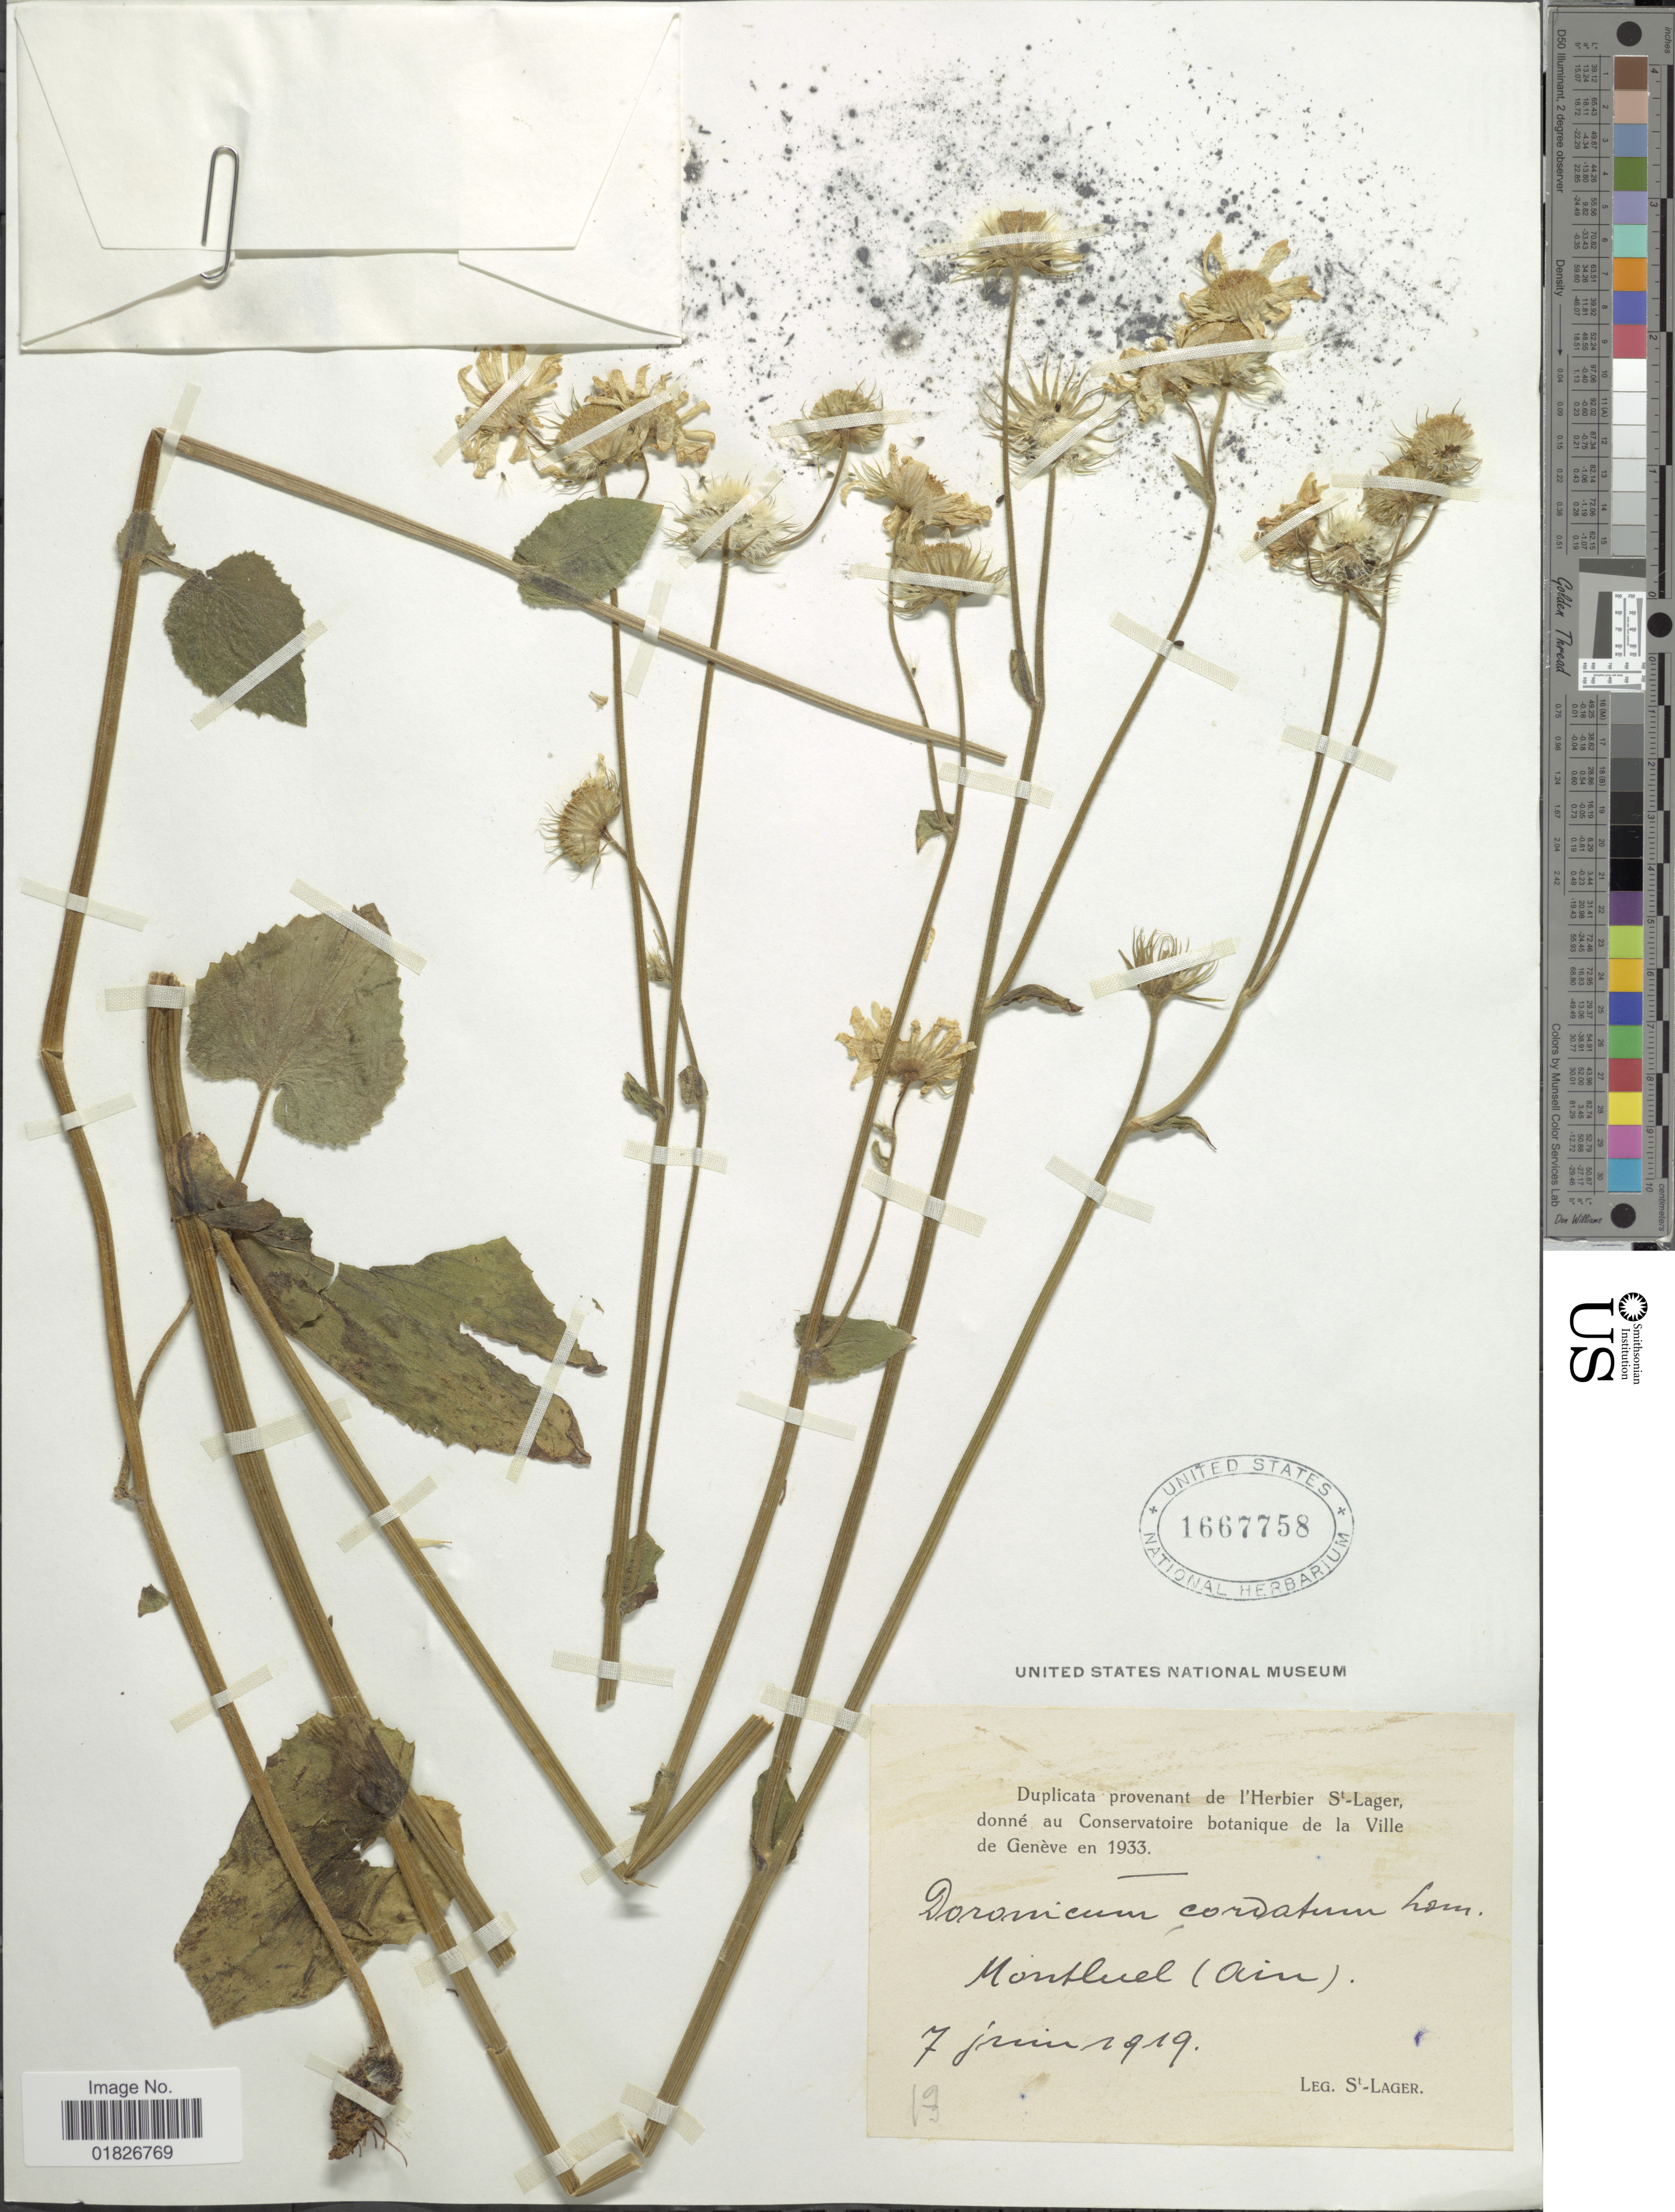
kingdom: Plantae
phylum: Tracheophyta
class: Magnoliopsida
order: Asterales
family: Asteraceae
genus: Doronicum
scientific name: Doronicum pardalianches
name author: L.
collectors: -. St. Lager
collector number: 13?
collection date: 1919-06-07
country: France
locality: Monthuel (Ain) [interpreted]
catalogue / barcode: US 1667758